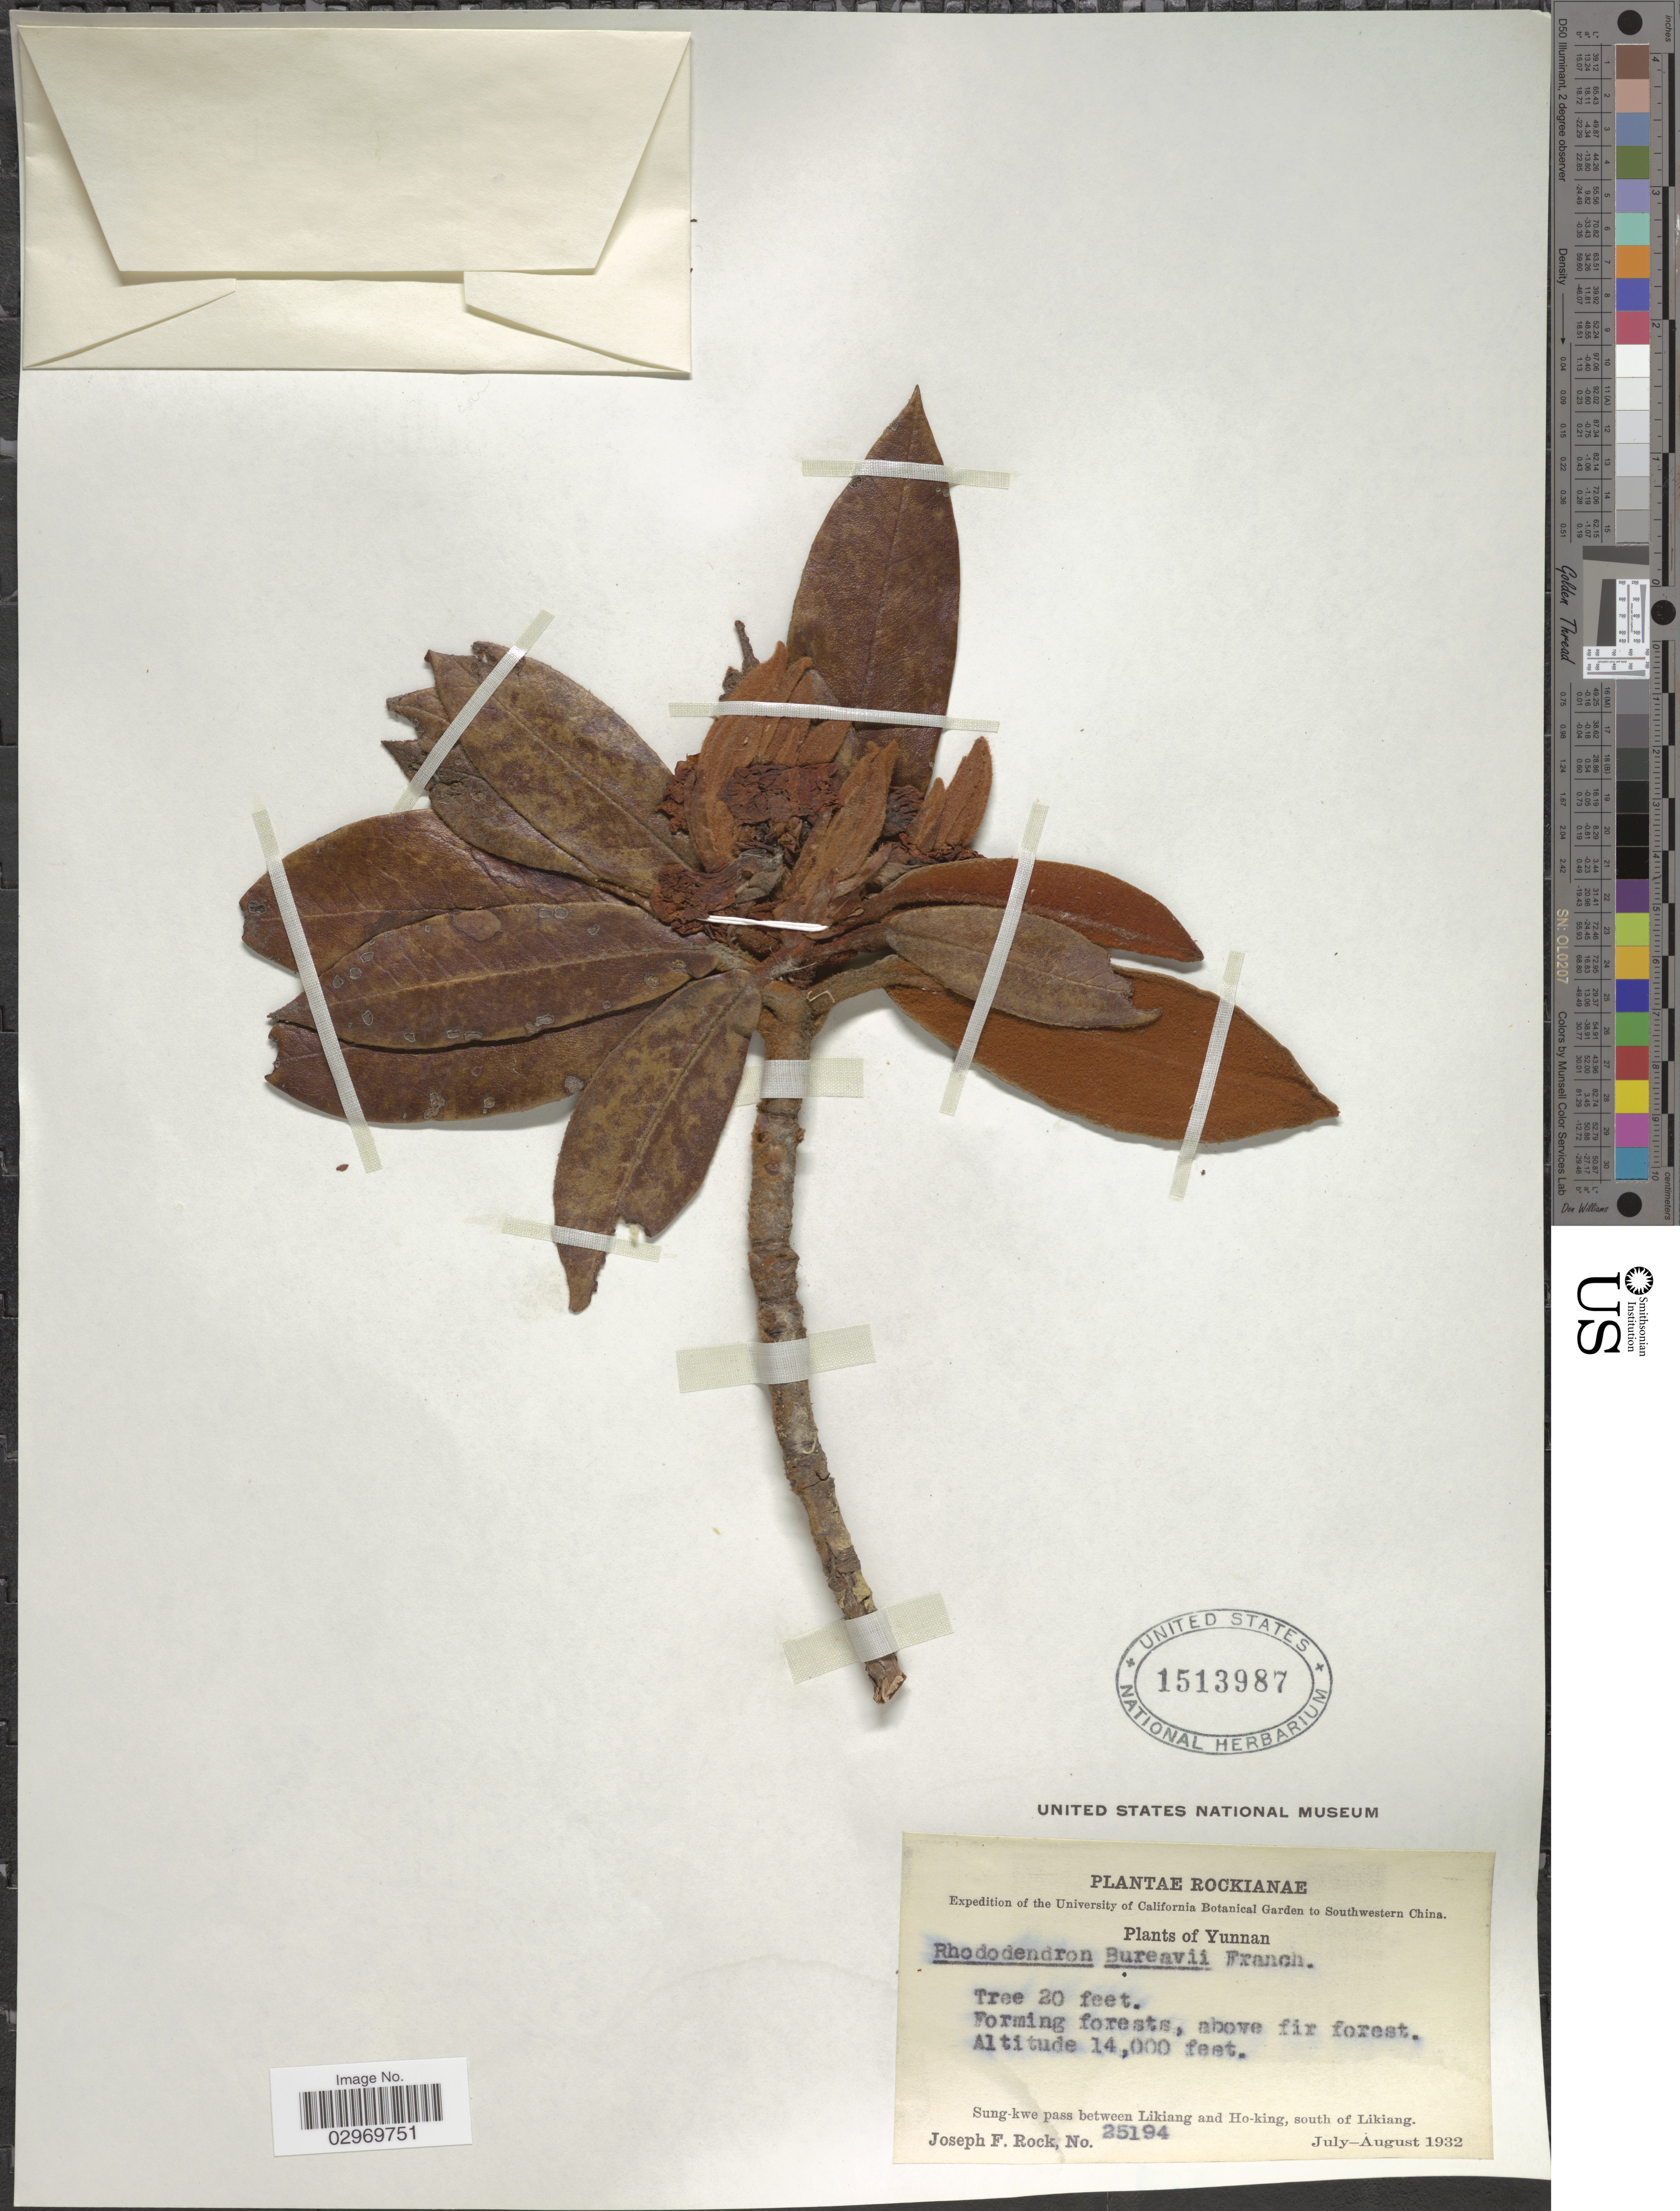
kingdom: Plantae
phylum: Tracheophyta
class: Magnoliopsida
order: Ericales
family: Ericaceae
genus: Rhododendron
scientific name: Rhododendron bureavii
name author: Franch.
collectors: J. F. Rock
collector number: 25194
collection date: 1932-07/1932-08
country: China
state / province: Yunnan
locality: Southwestern China. Forming forests, above fir forest. Sung-kwe pass between Likiang and Ho-king, south of Likiang.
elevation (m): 4267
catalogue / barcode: US 1513987